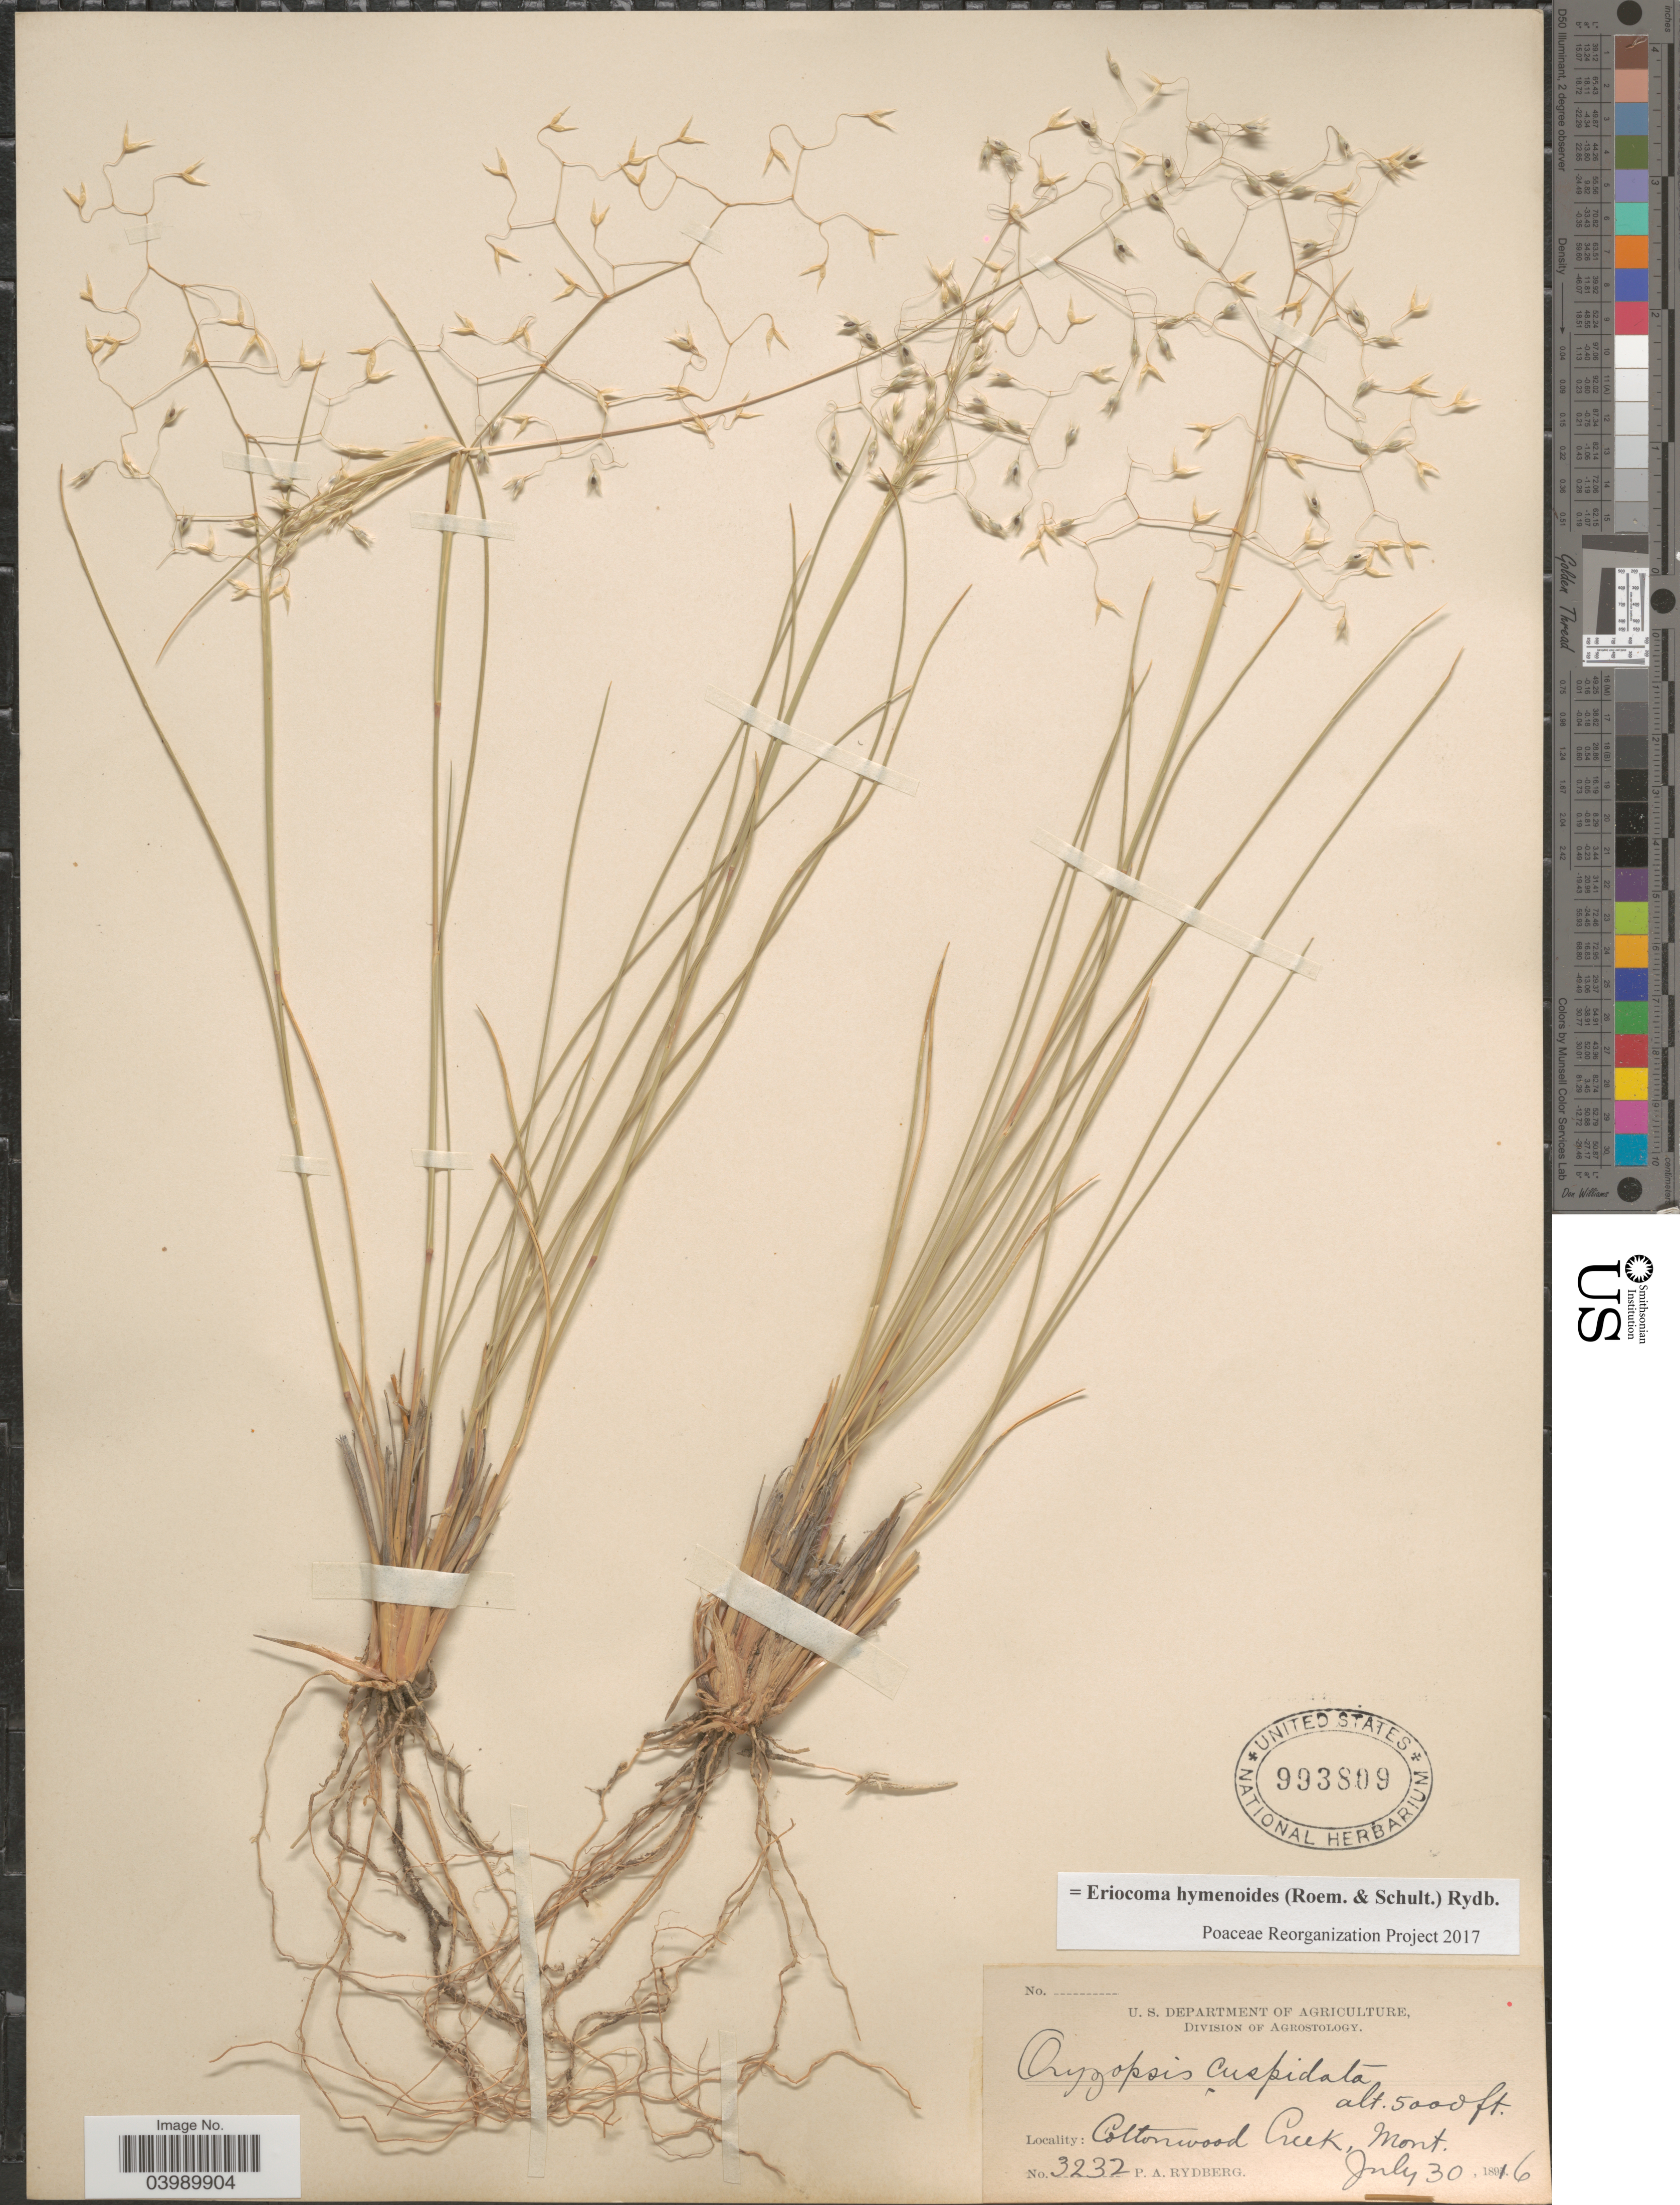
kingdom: Plantae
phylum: Tracheophyta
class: Liliopsida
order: Poales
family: Poaceae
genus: Eriocoma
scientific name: Eriocoma hymenoides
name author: (Roem. & Schult.) Rydb.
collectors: P. A. Rydberg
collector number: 3232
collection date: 1816-07-30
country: United States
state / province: Montana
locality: Cottonwood Creek.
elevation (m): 1524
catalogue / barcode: US 993809